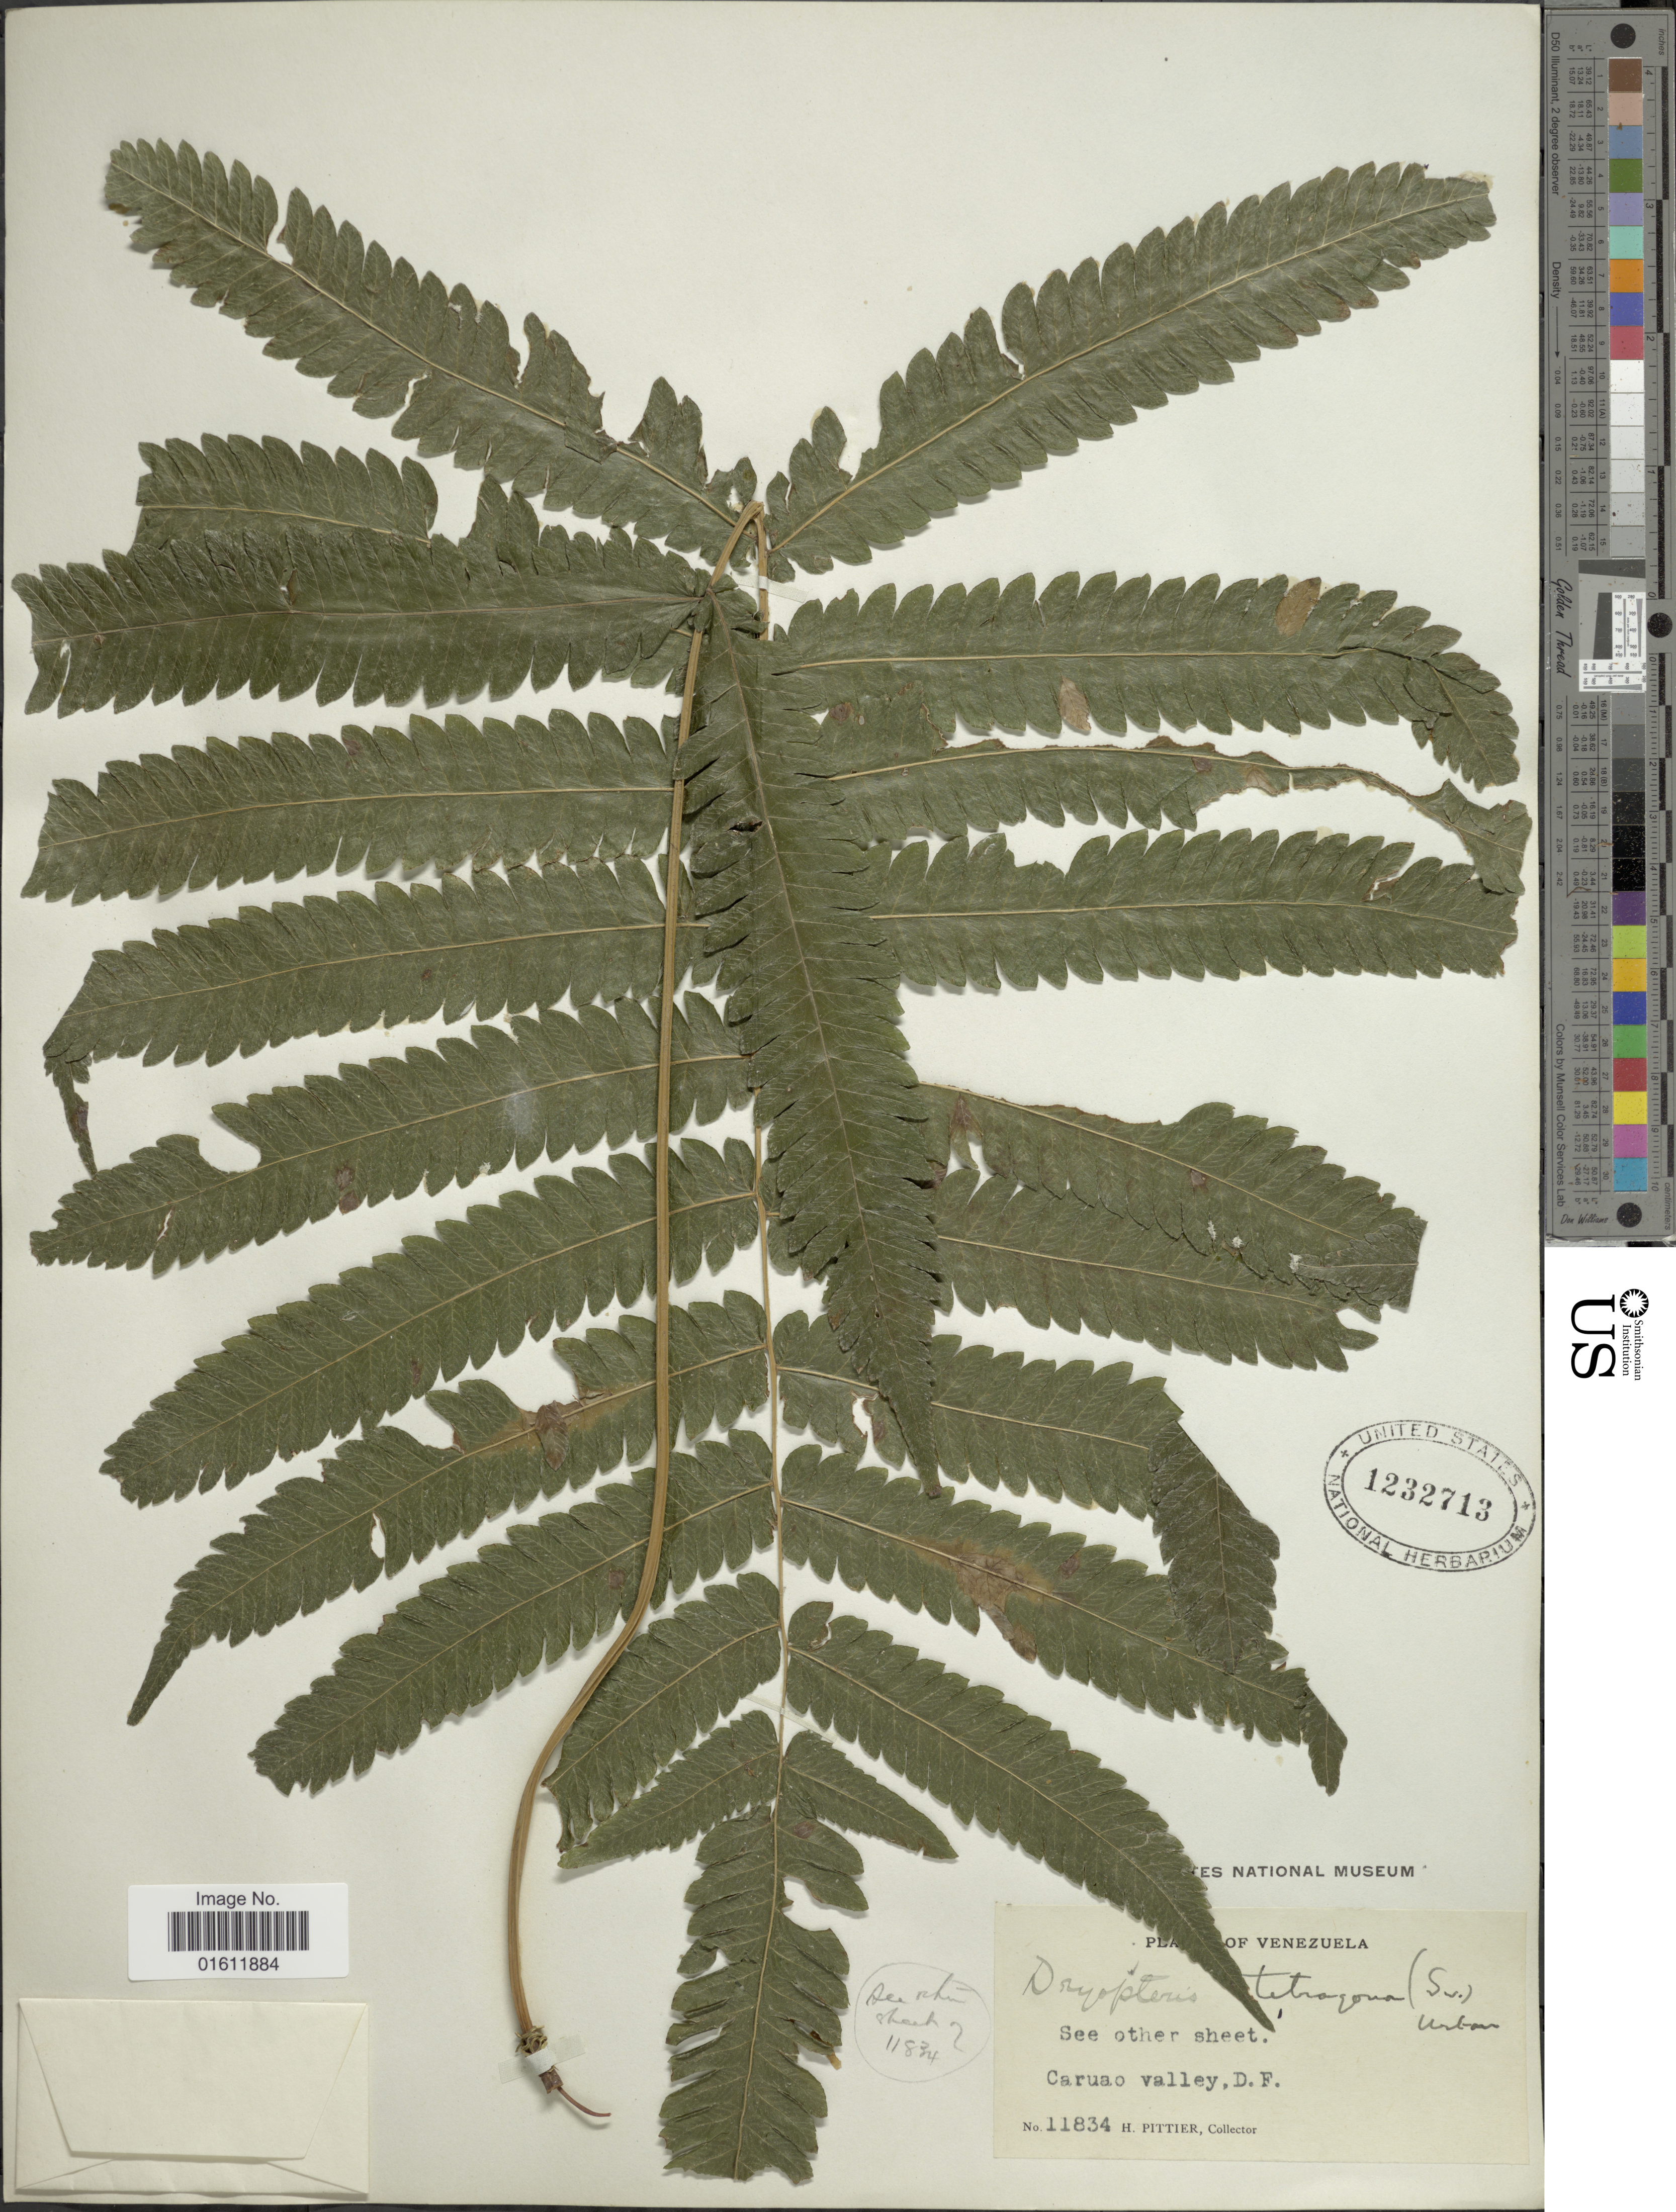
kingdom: Plantae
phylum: Tracheophyta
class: Polypodiopsida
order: Polypodiales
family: Thelypteridaceae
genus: Goniopteris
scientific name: Goniopteris tetragona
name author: (C. Presl) Sw.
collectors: H. F. Pittier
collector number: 11834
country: Venezuela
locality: Caruao valley D.F.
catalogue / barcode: US 1232713